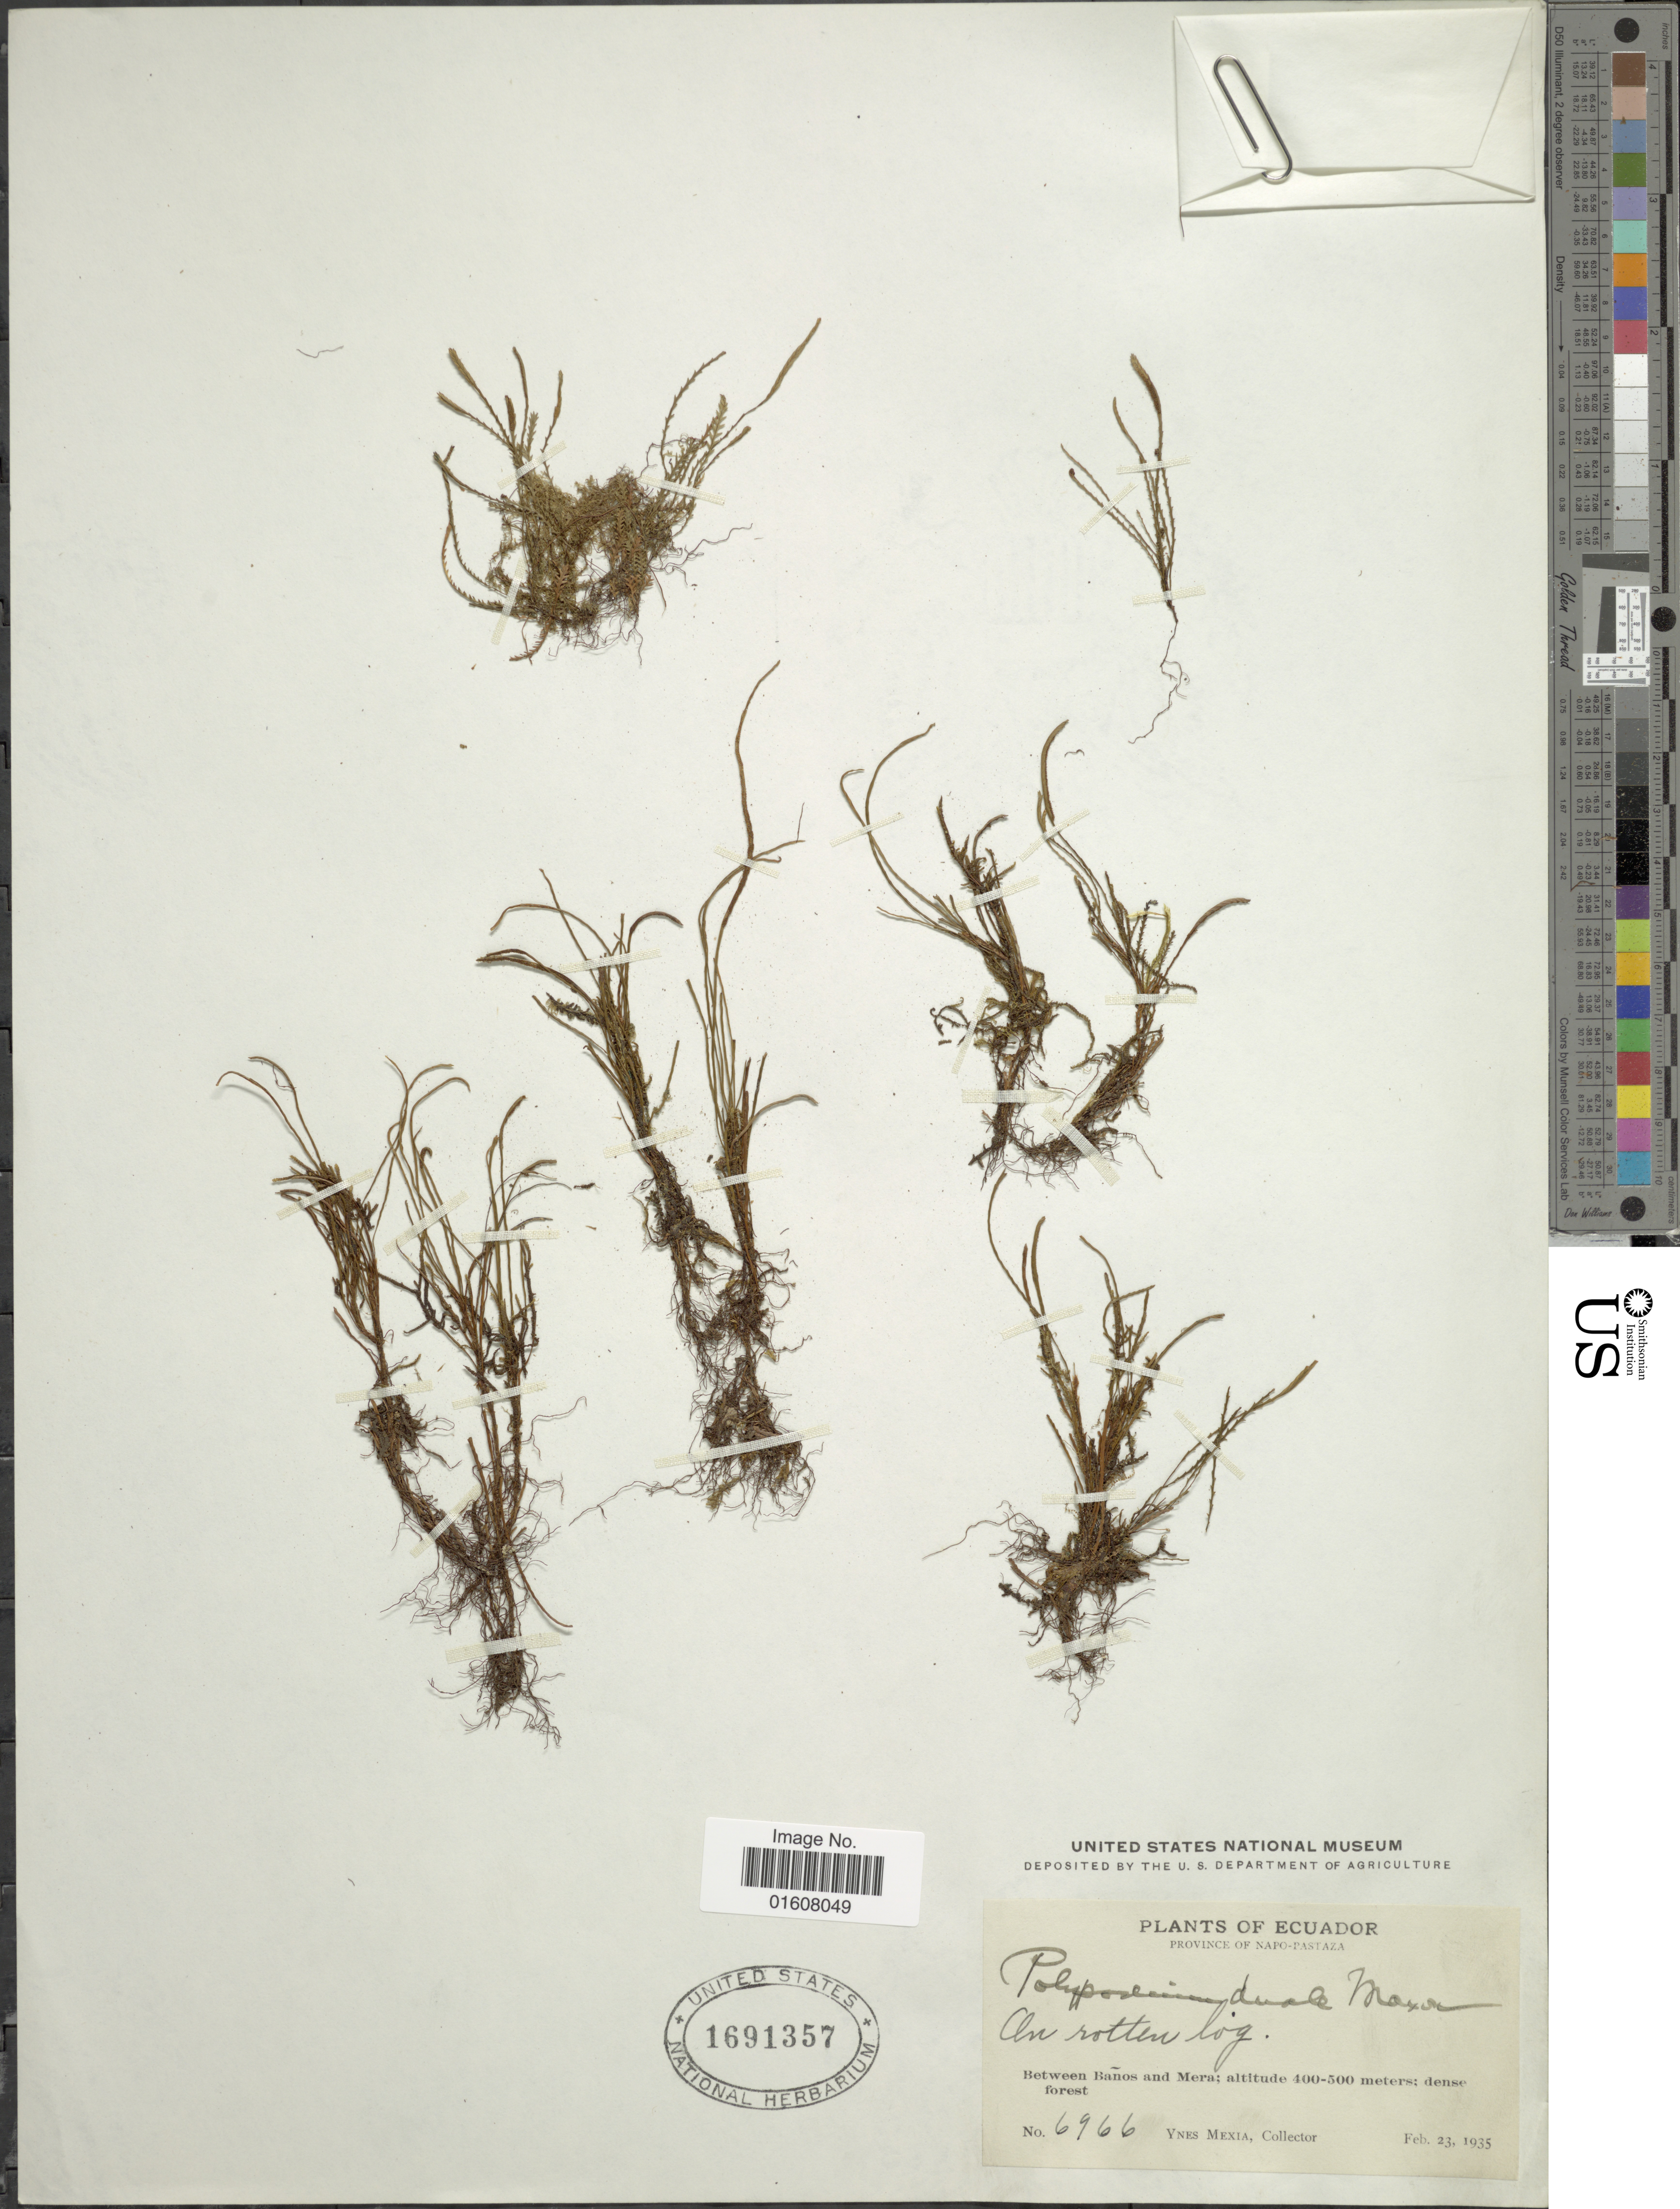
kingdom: Plantae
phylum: Tracheophyta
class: Polypodiopsida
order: Polypodiales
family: Polypodiaceae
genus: Cochlidium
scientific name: Cochlidium serrulatum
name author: (Sw.) L.E. Bishop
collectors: Y. Mexia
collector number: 6966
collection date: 1935-02-23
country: Ecuador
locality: Province of Napo-Pastaza. Between Baños and Mera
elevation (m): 400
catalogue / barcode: US 1691357